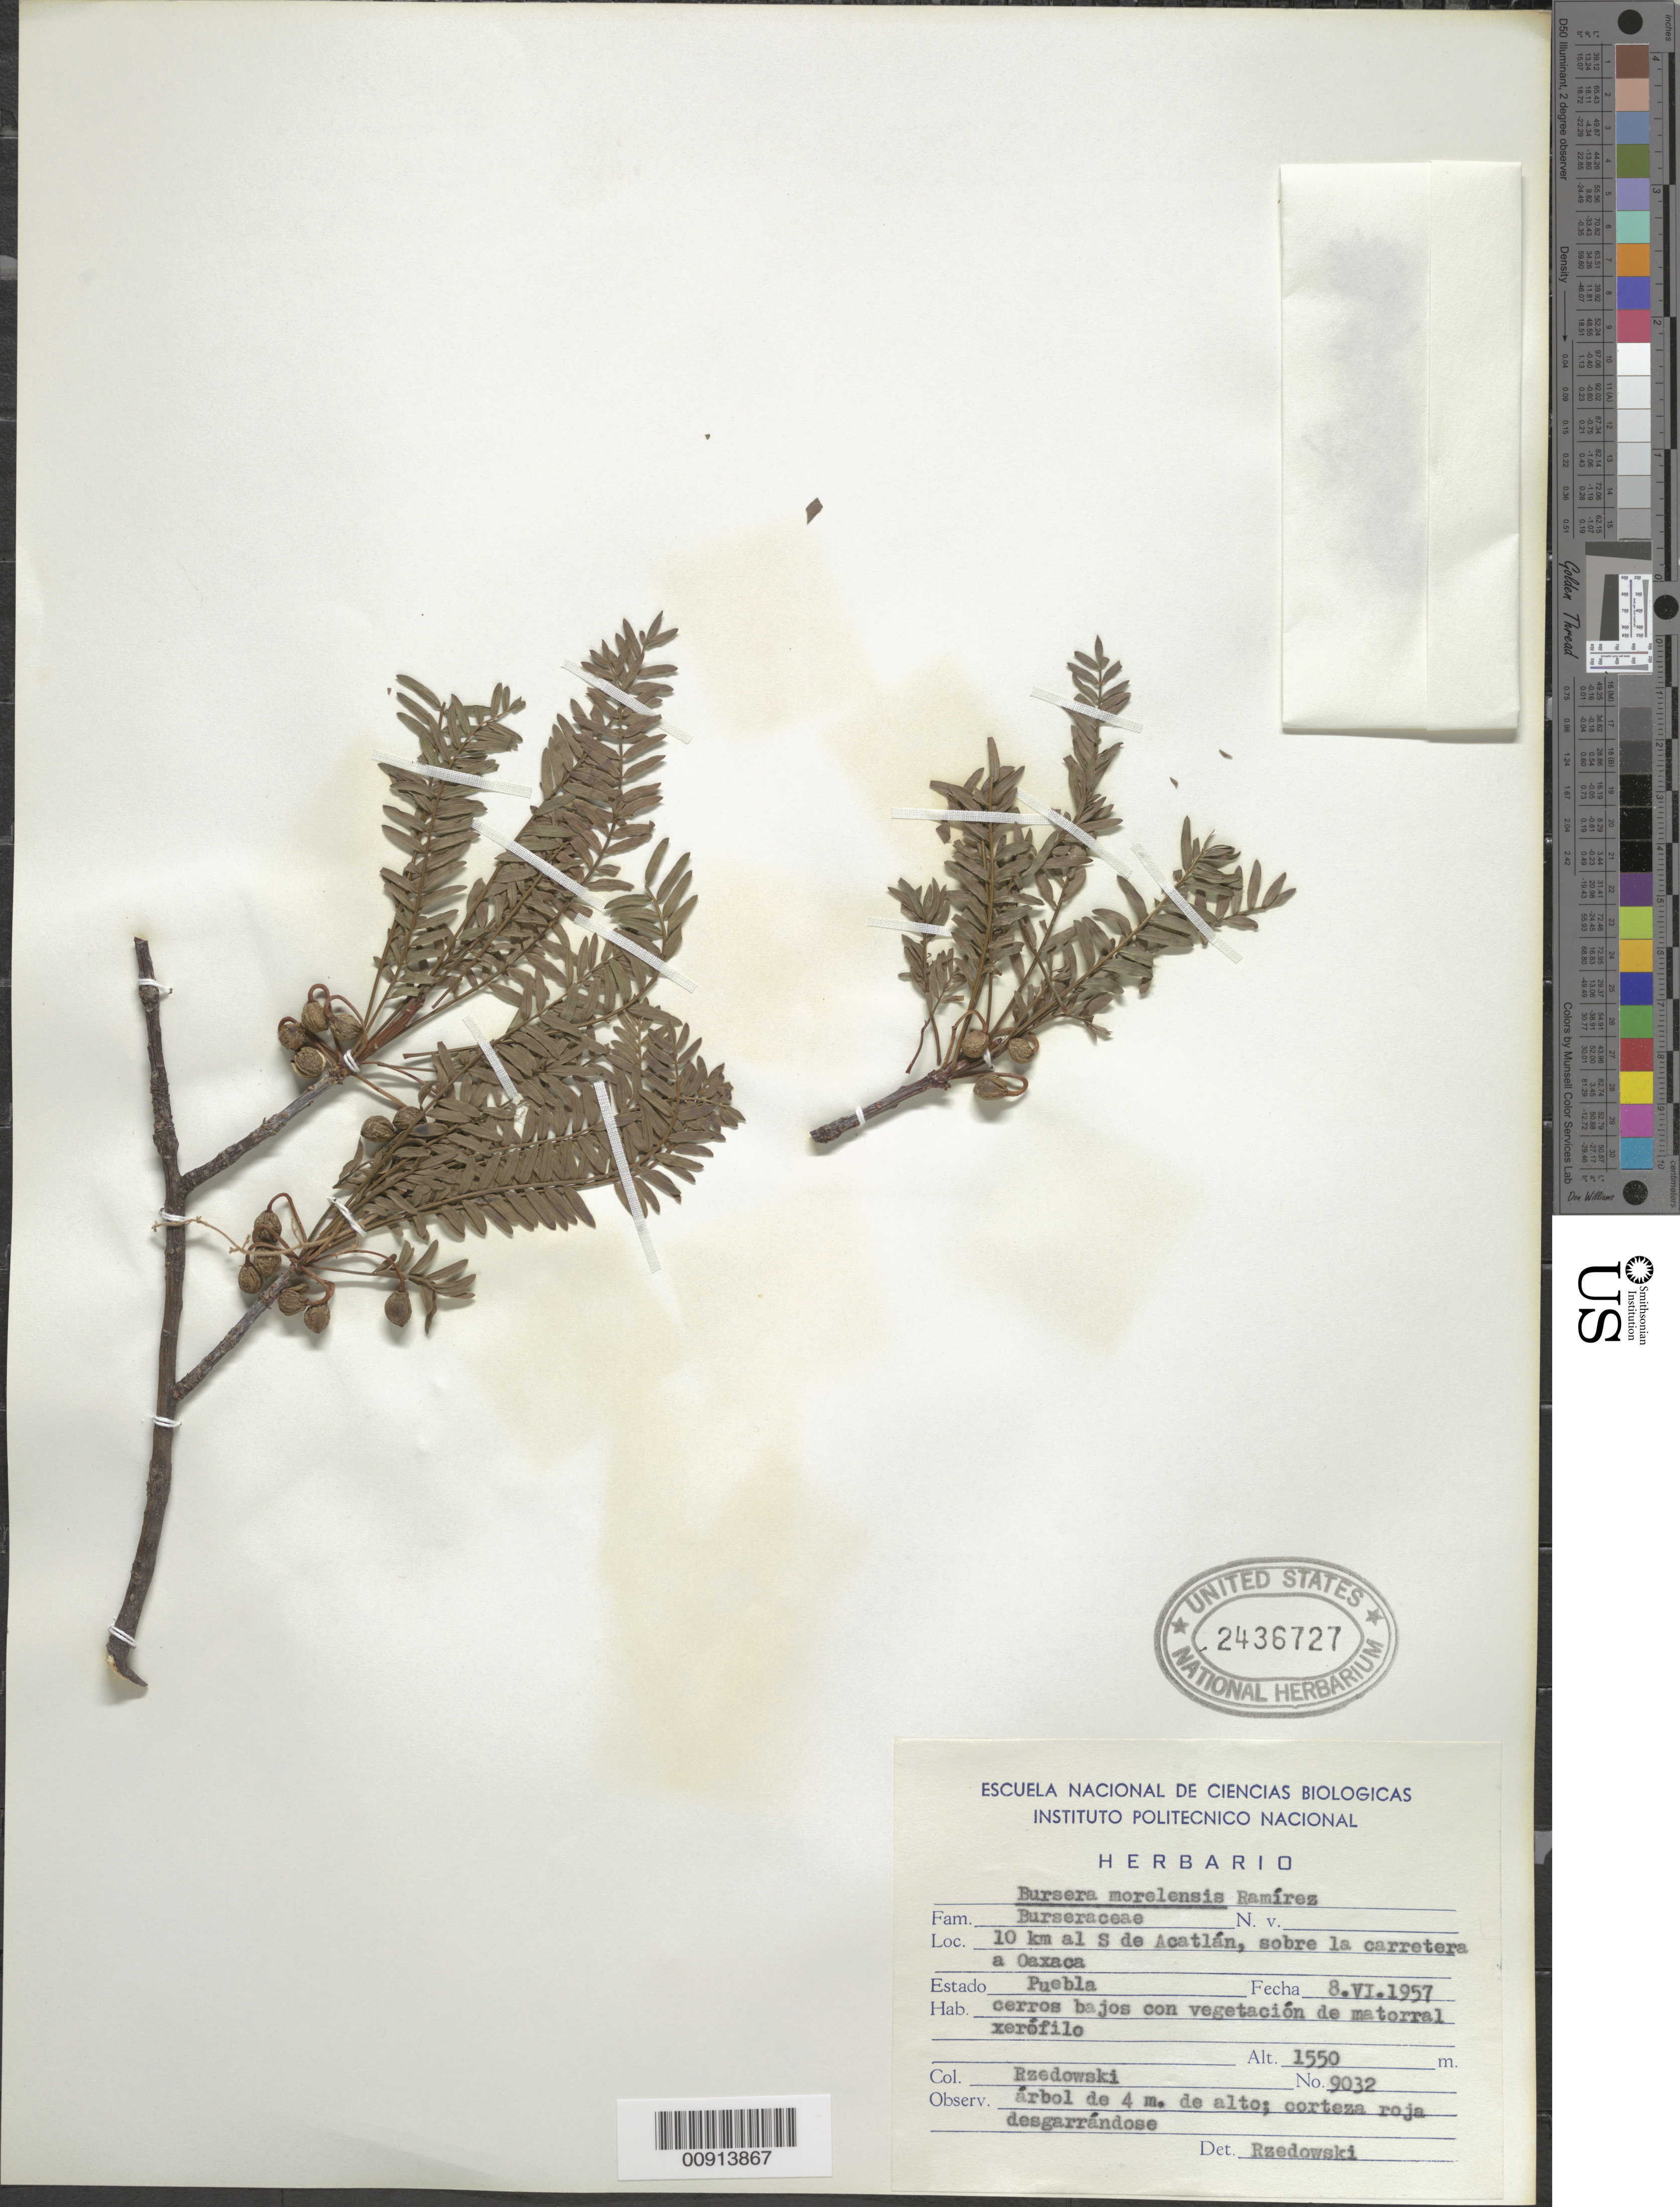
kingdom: Plantae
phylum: Tracheophyta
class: Magnoliopsida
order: Sapindales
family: Burseraceae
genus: Bursera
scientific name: Bursera morelensis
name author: Ramírez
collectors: J. Rzedowski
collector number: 9032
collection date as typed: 08 Jun 1957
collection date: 1957-06-08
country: Mexico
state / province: Puebla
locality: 10 km al S de Acatlán, sobre la carretera a Oaxaca, Estado Puebla.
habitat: Cerros bajos con vegetación de matorral xerófilo.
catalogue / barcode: US 2436727